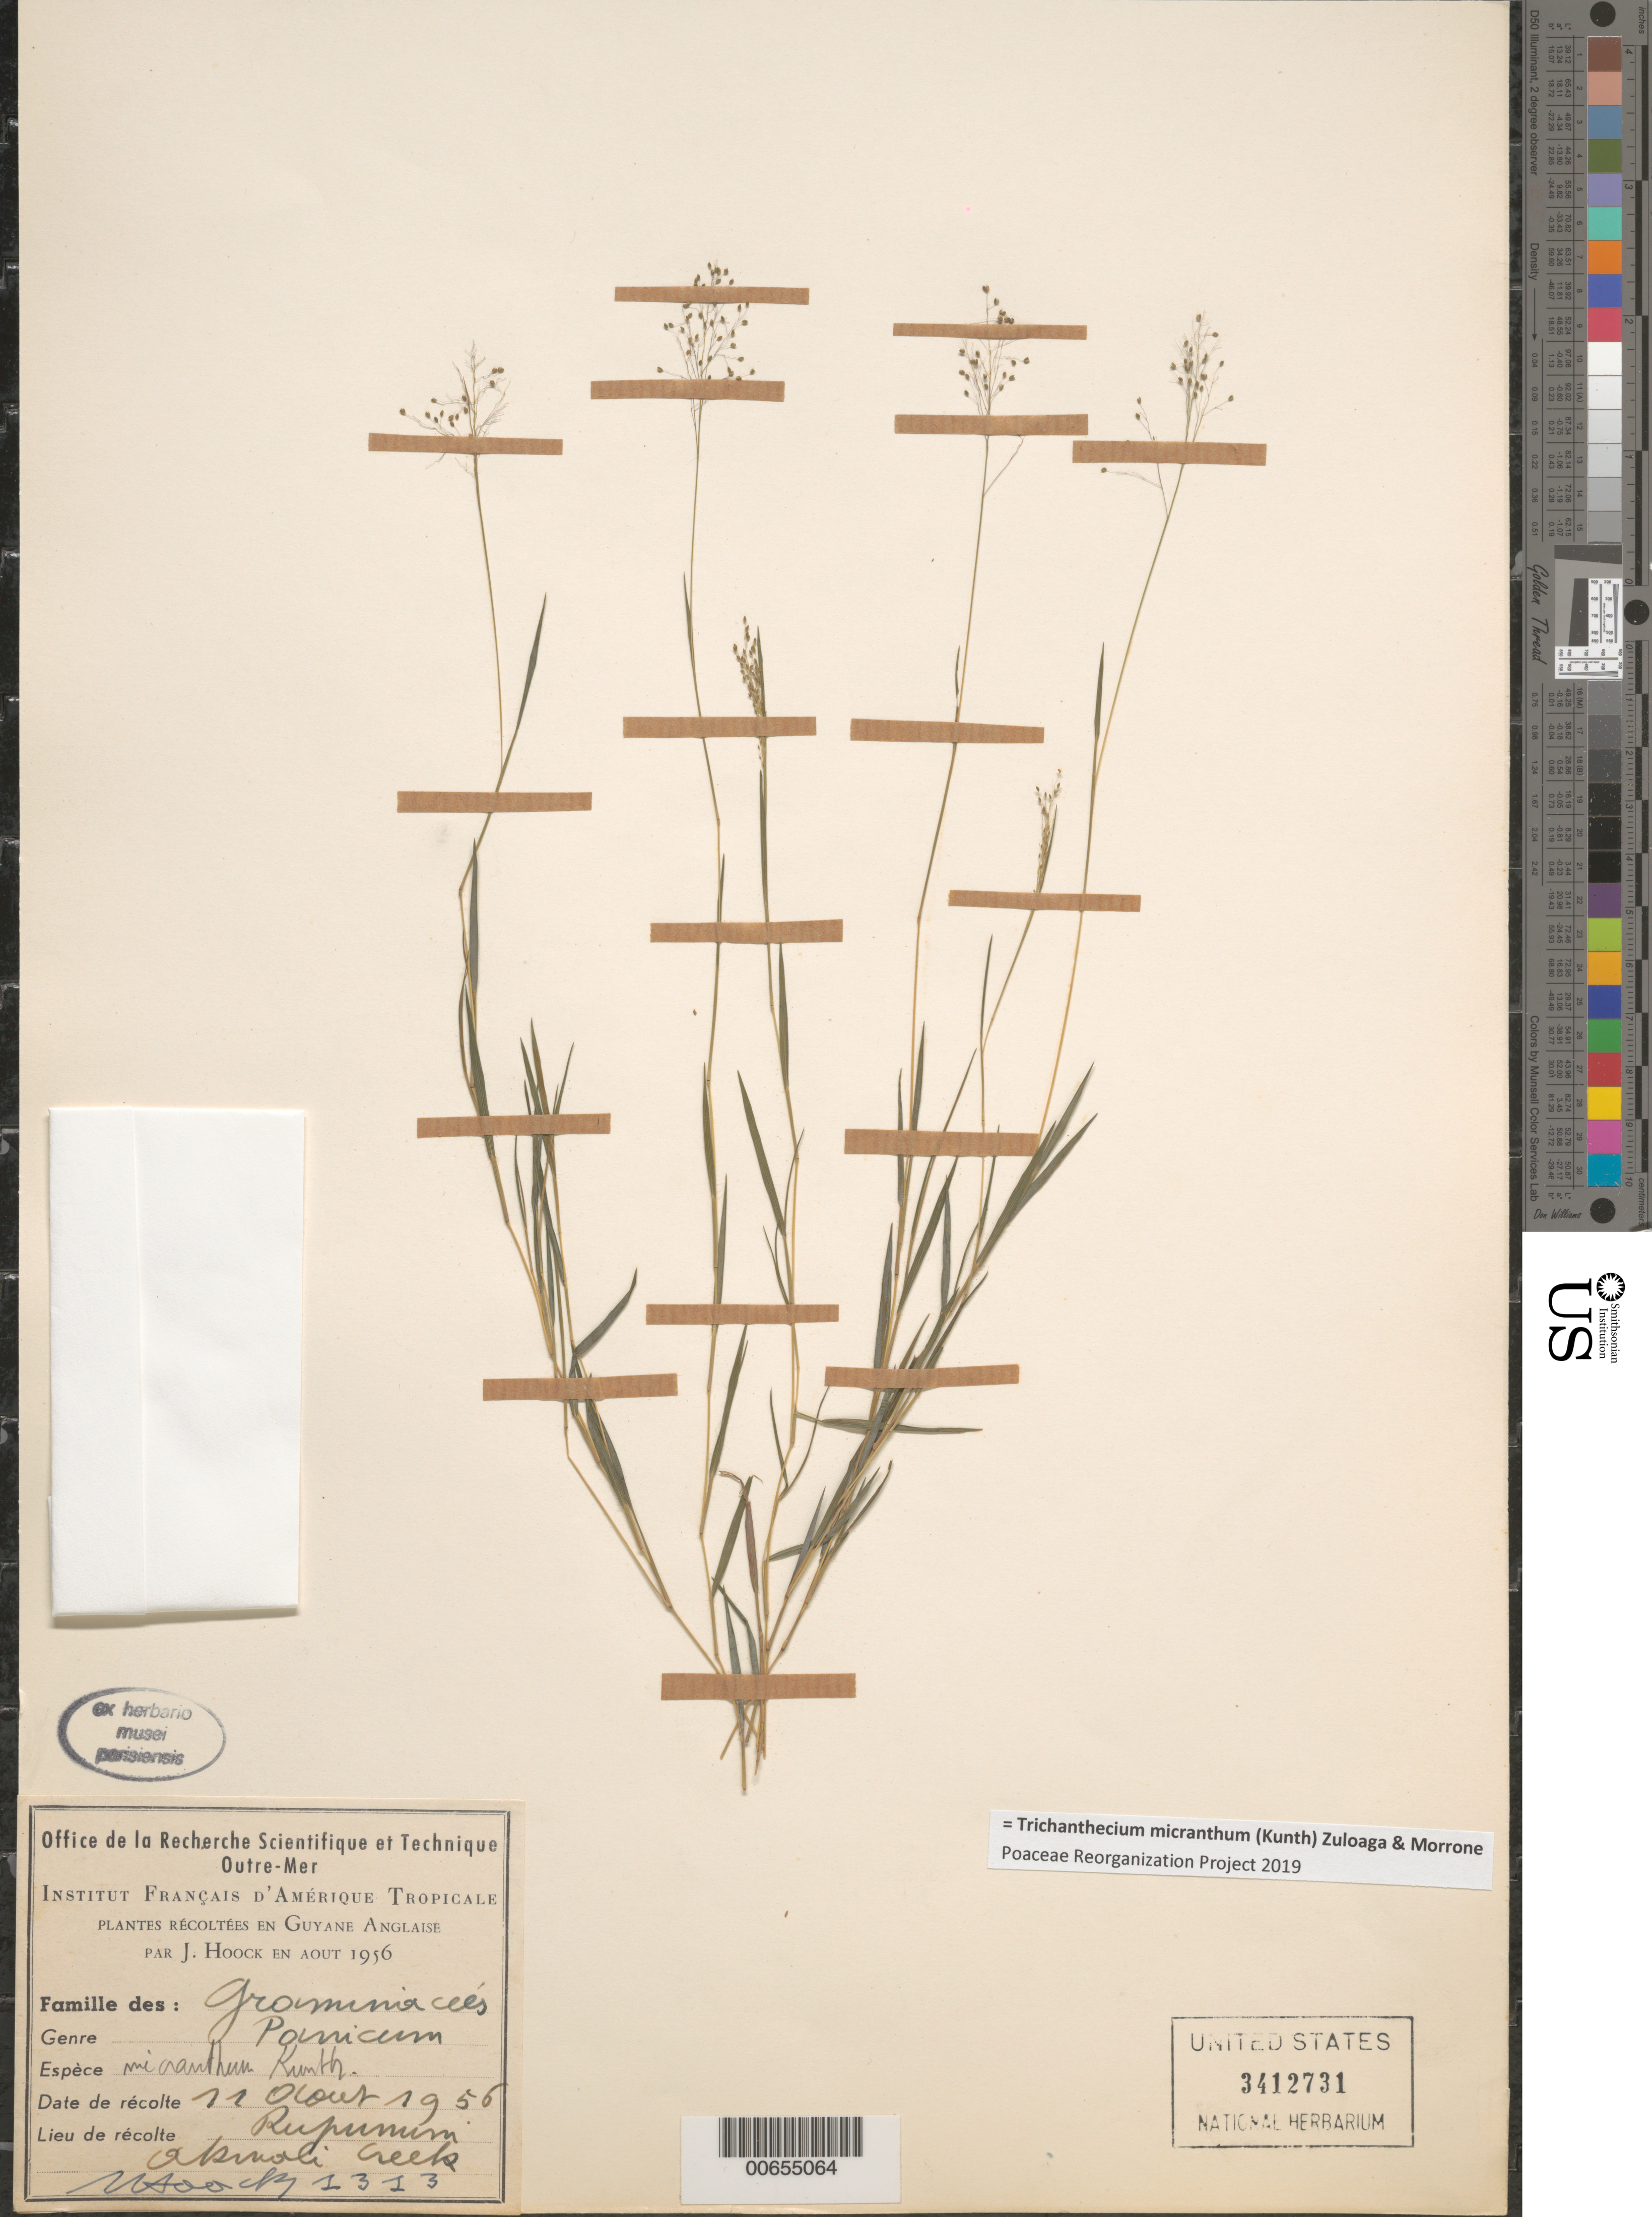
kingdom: Plantae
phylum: Tracheophyta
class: Liliopsida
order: Poales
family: Poaceae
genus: Trichanthecium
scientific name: Trichanthecium micranthum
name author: (Kunth) Zuloaga & Morrone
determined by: Poaceae Reorganization Project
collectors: J. Hoock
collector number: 1313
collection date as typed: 11-Aug-56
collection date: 1956-08-11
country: Guyana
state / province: U. Takutu-U. Essequibo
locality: Rupununi, Akwali Creek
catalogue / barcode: US 3412731